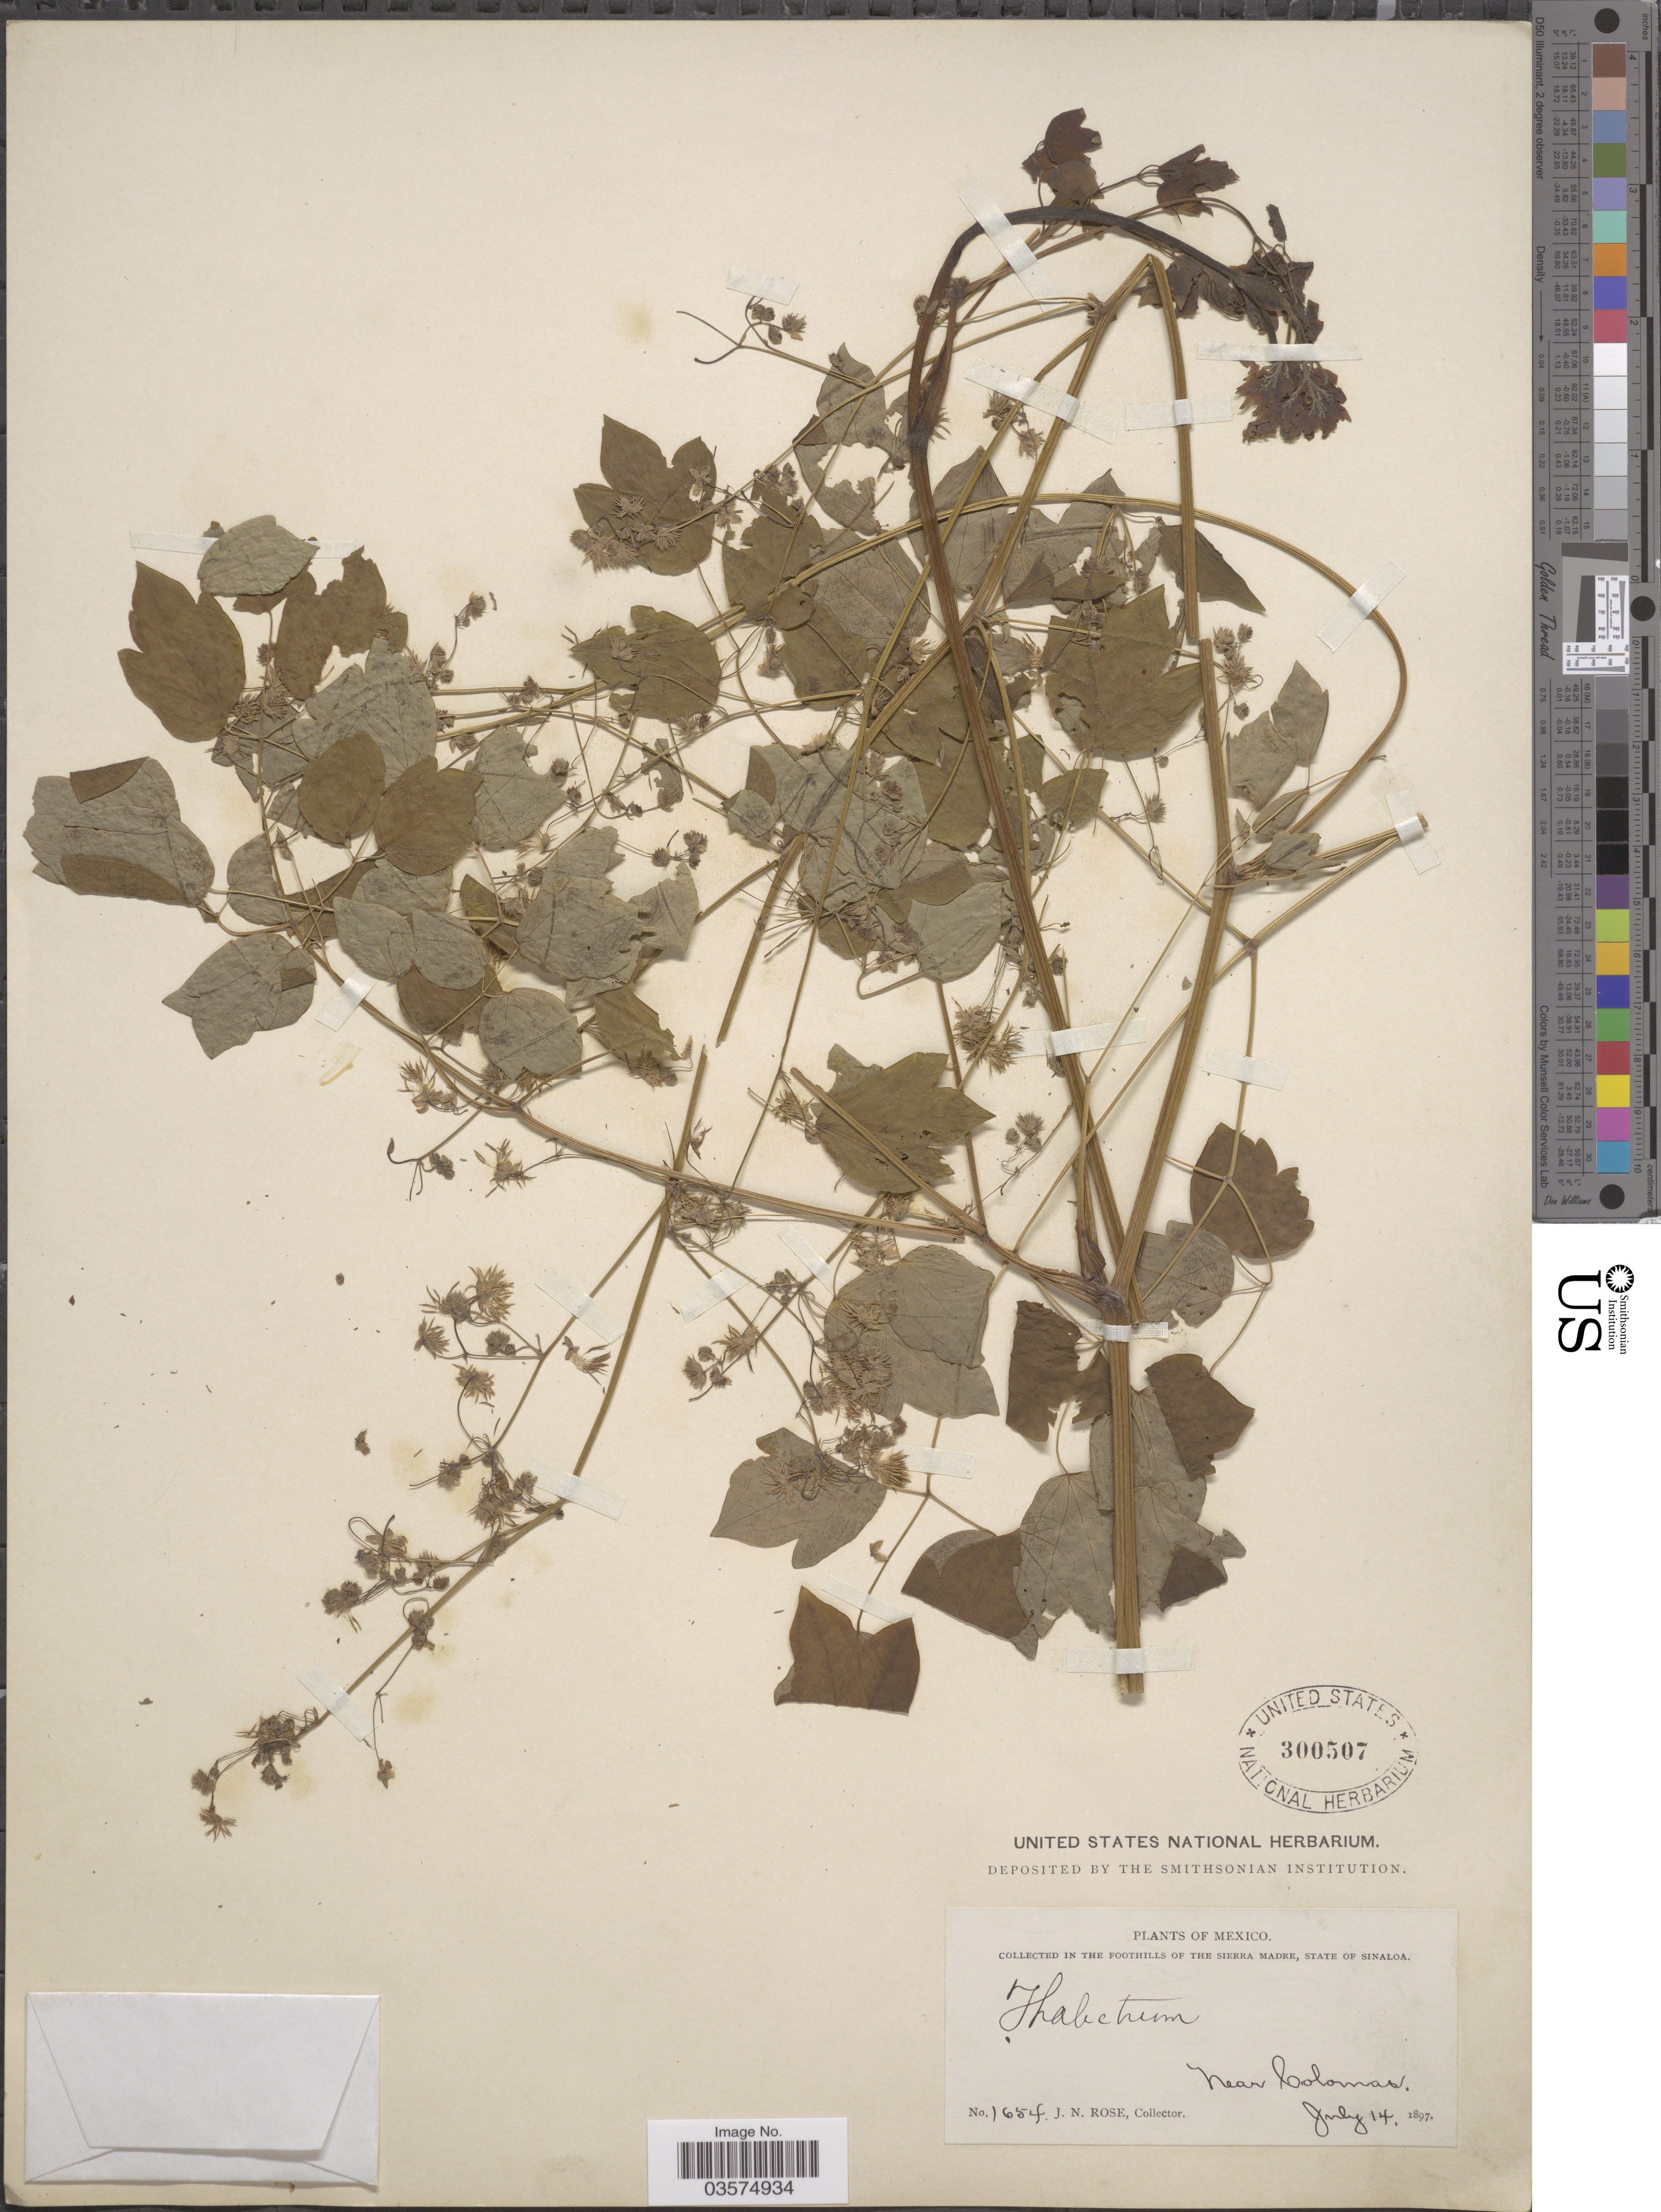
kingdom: Plantae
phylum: Tracheophyta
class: Magnoliopsida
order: Ranunculales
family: Ranunculaceae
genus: Thalictrum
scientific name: Thalictrum sp.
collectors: J. N. Rose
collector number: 1654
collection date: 1897-07-14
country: Mexico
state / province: Sinaloa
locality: The foothills of the Sierra Madre. Near Colomas.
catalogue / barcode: US 300507